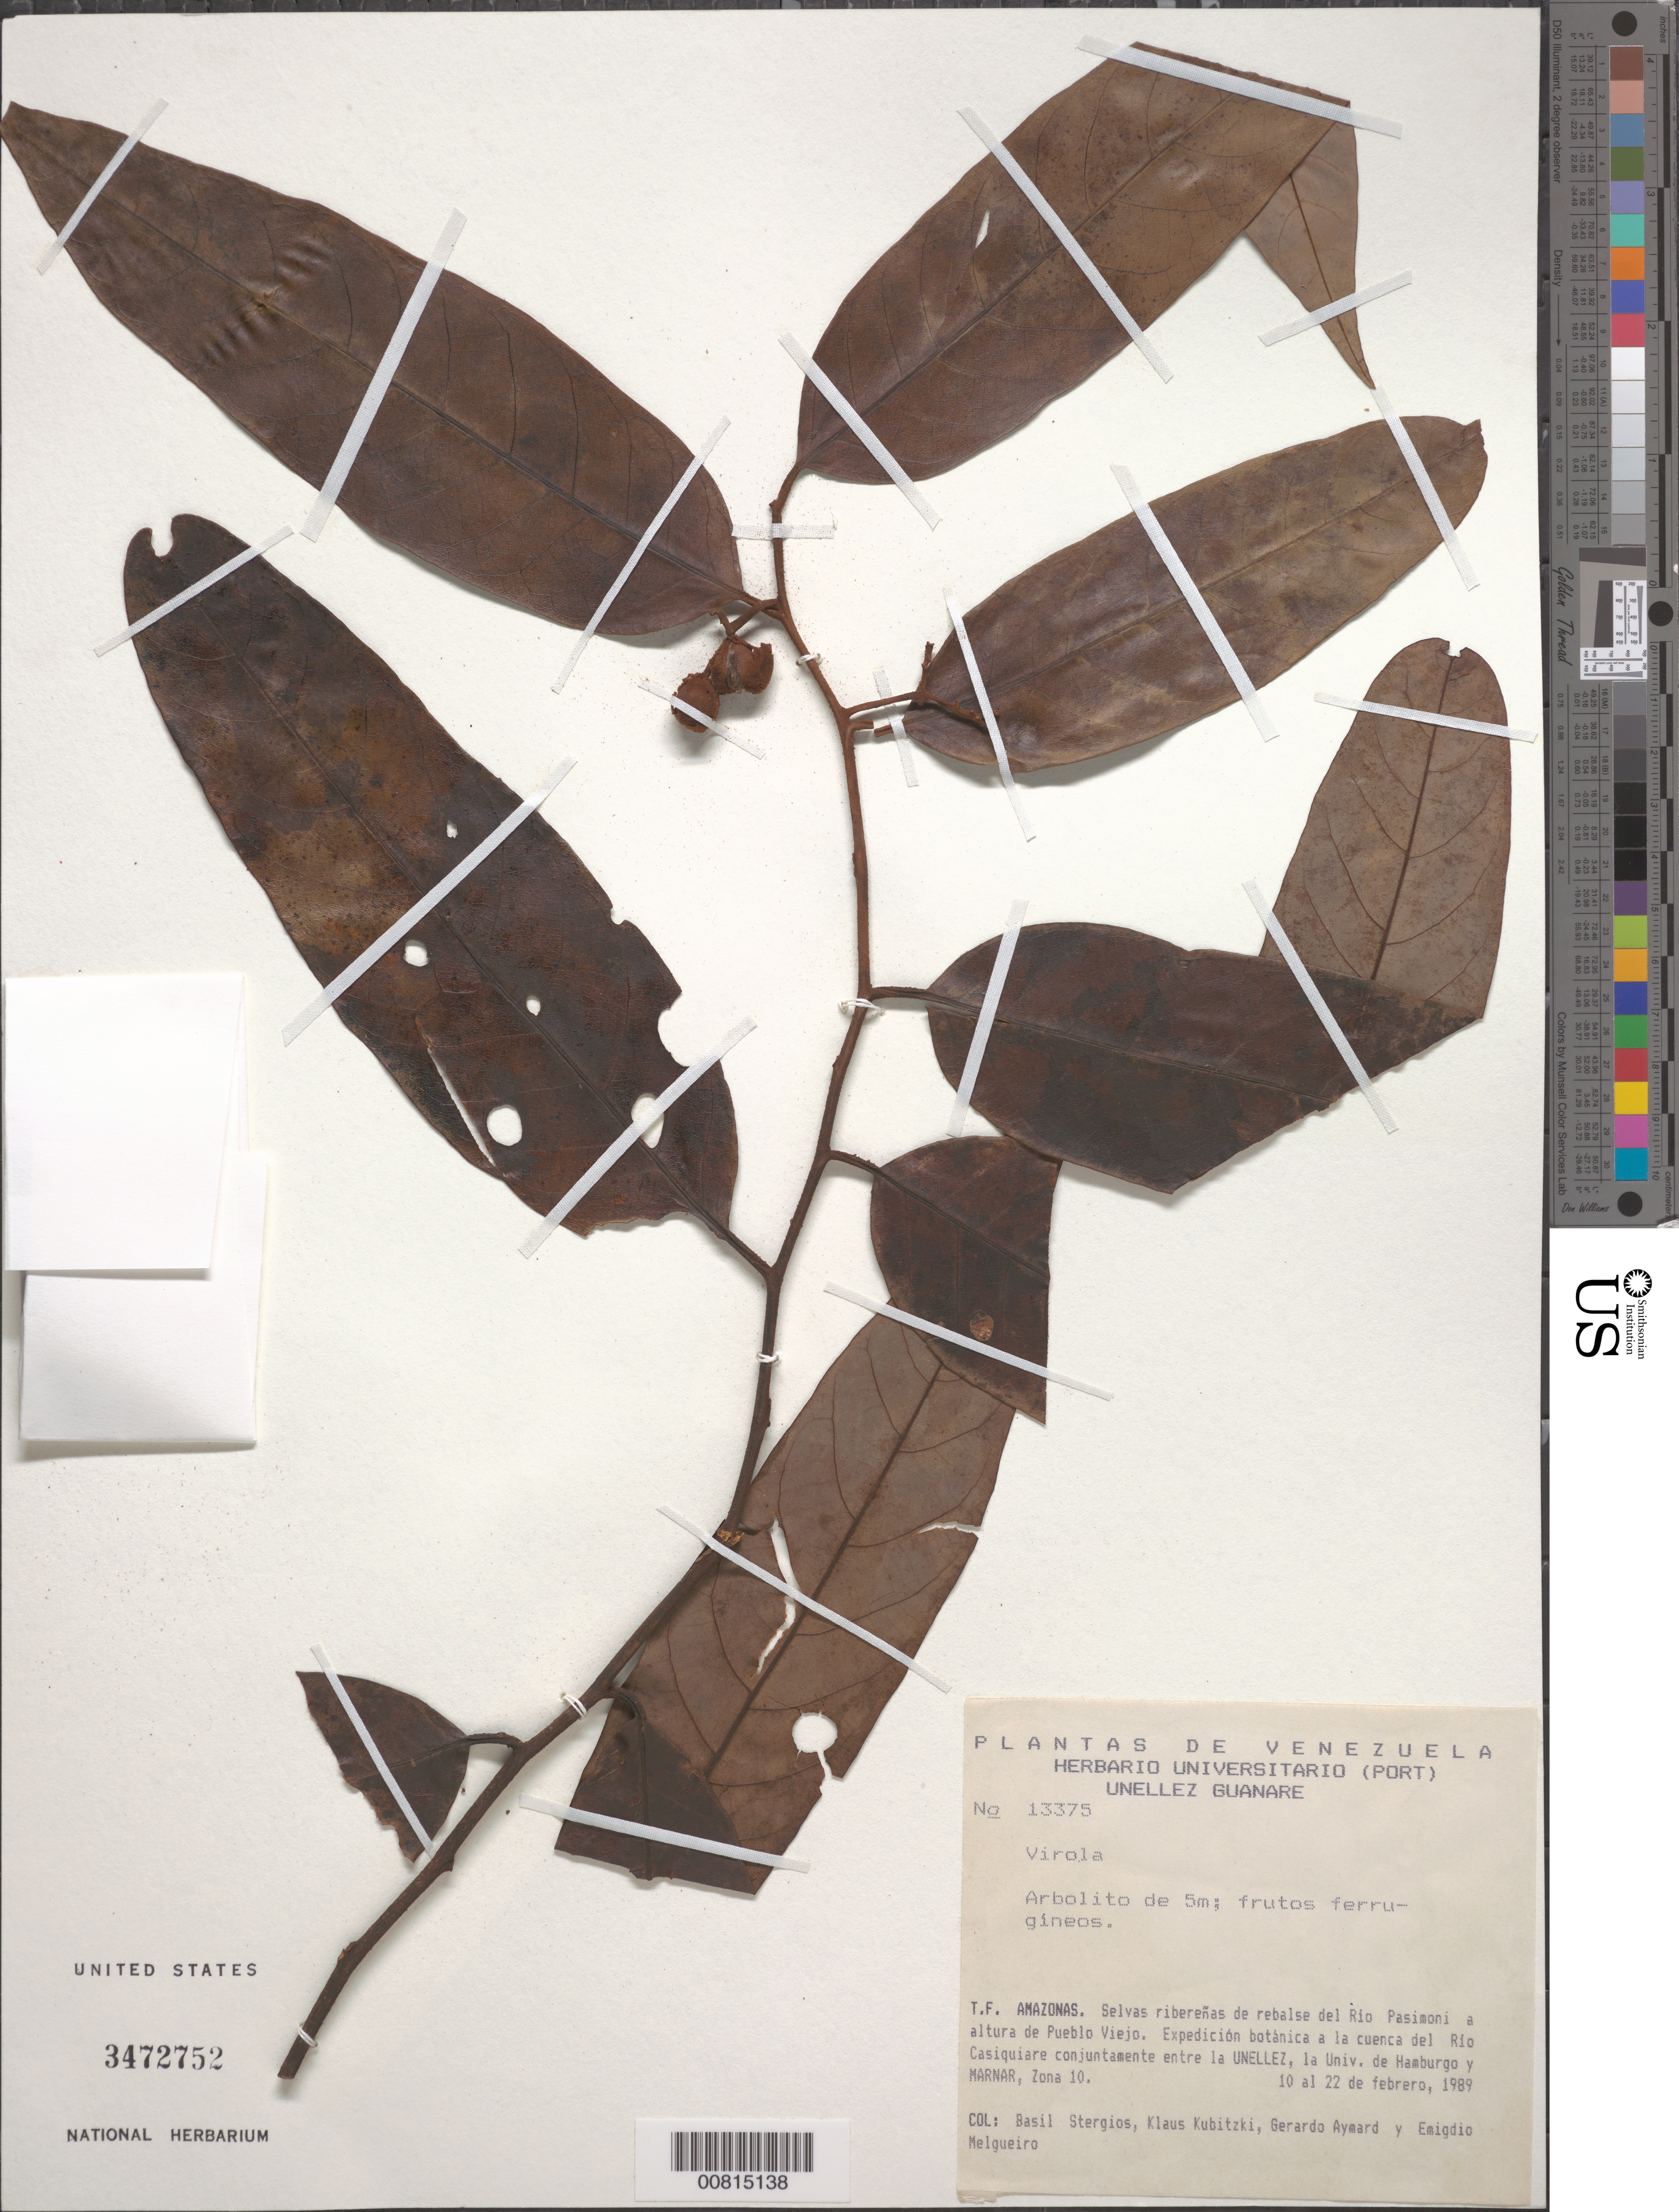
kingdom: Plantae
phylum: Tracheophyta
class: Magnoliopsida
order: Magnoliales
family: Myristicaceae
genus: Virola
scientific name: Virola sp.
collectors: B. G. Stergios, K. Kubitzki, G. A. Aymard & E. Melgueiro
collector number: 13375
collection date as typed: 10-Feb-89 to 22-Feb-89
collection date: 1989-02-10/1989-02-22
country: Venezuela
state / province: Amazonas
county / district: Río Negro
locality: Río Pasimoni, altura de Pueblo Viejo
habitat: Selvas riberenas de rebalse del río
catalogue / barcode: US 3472752